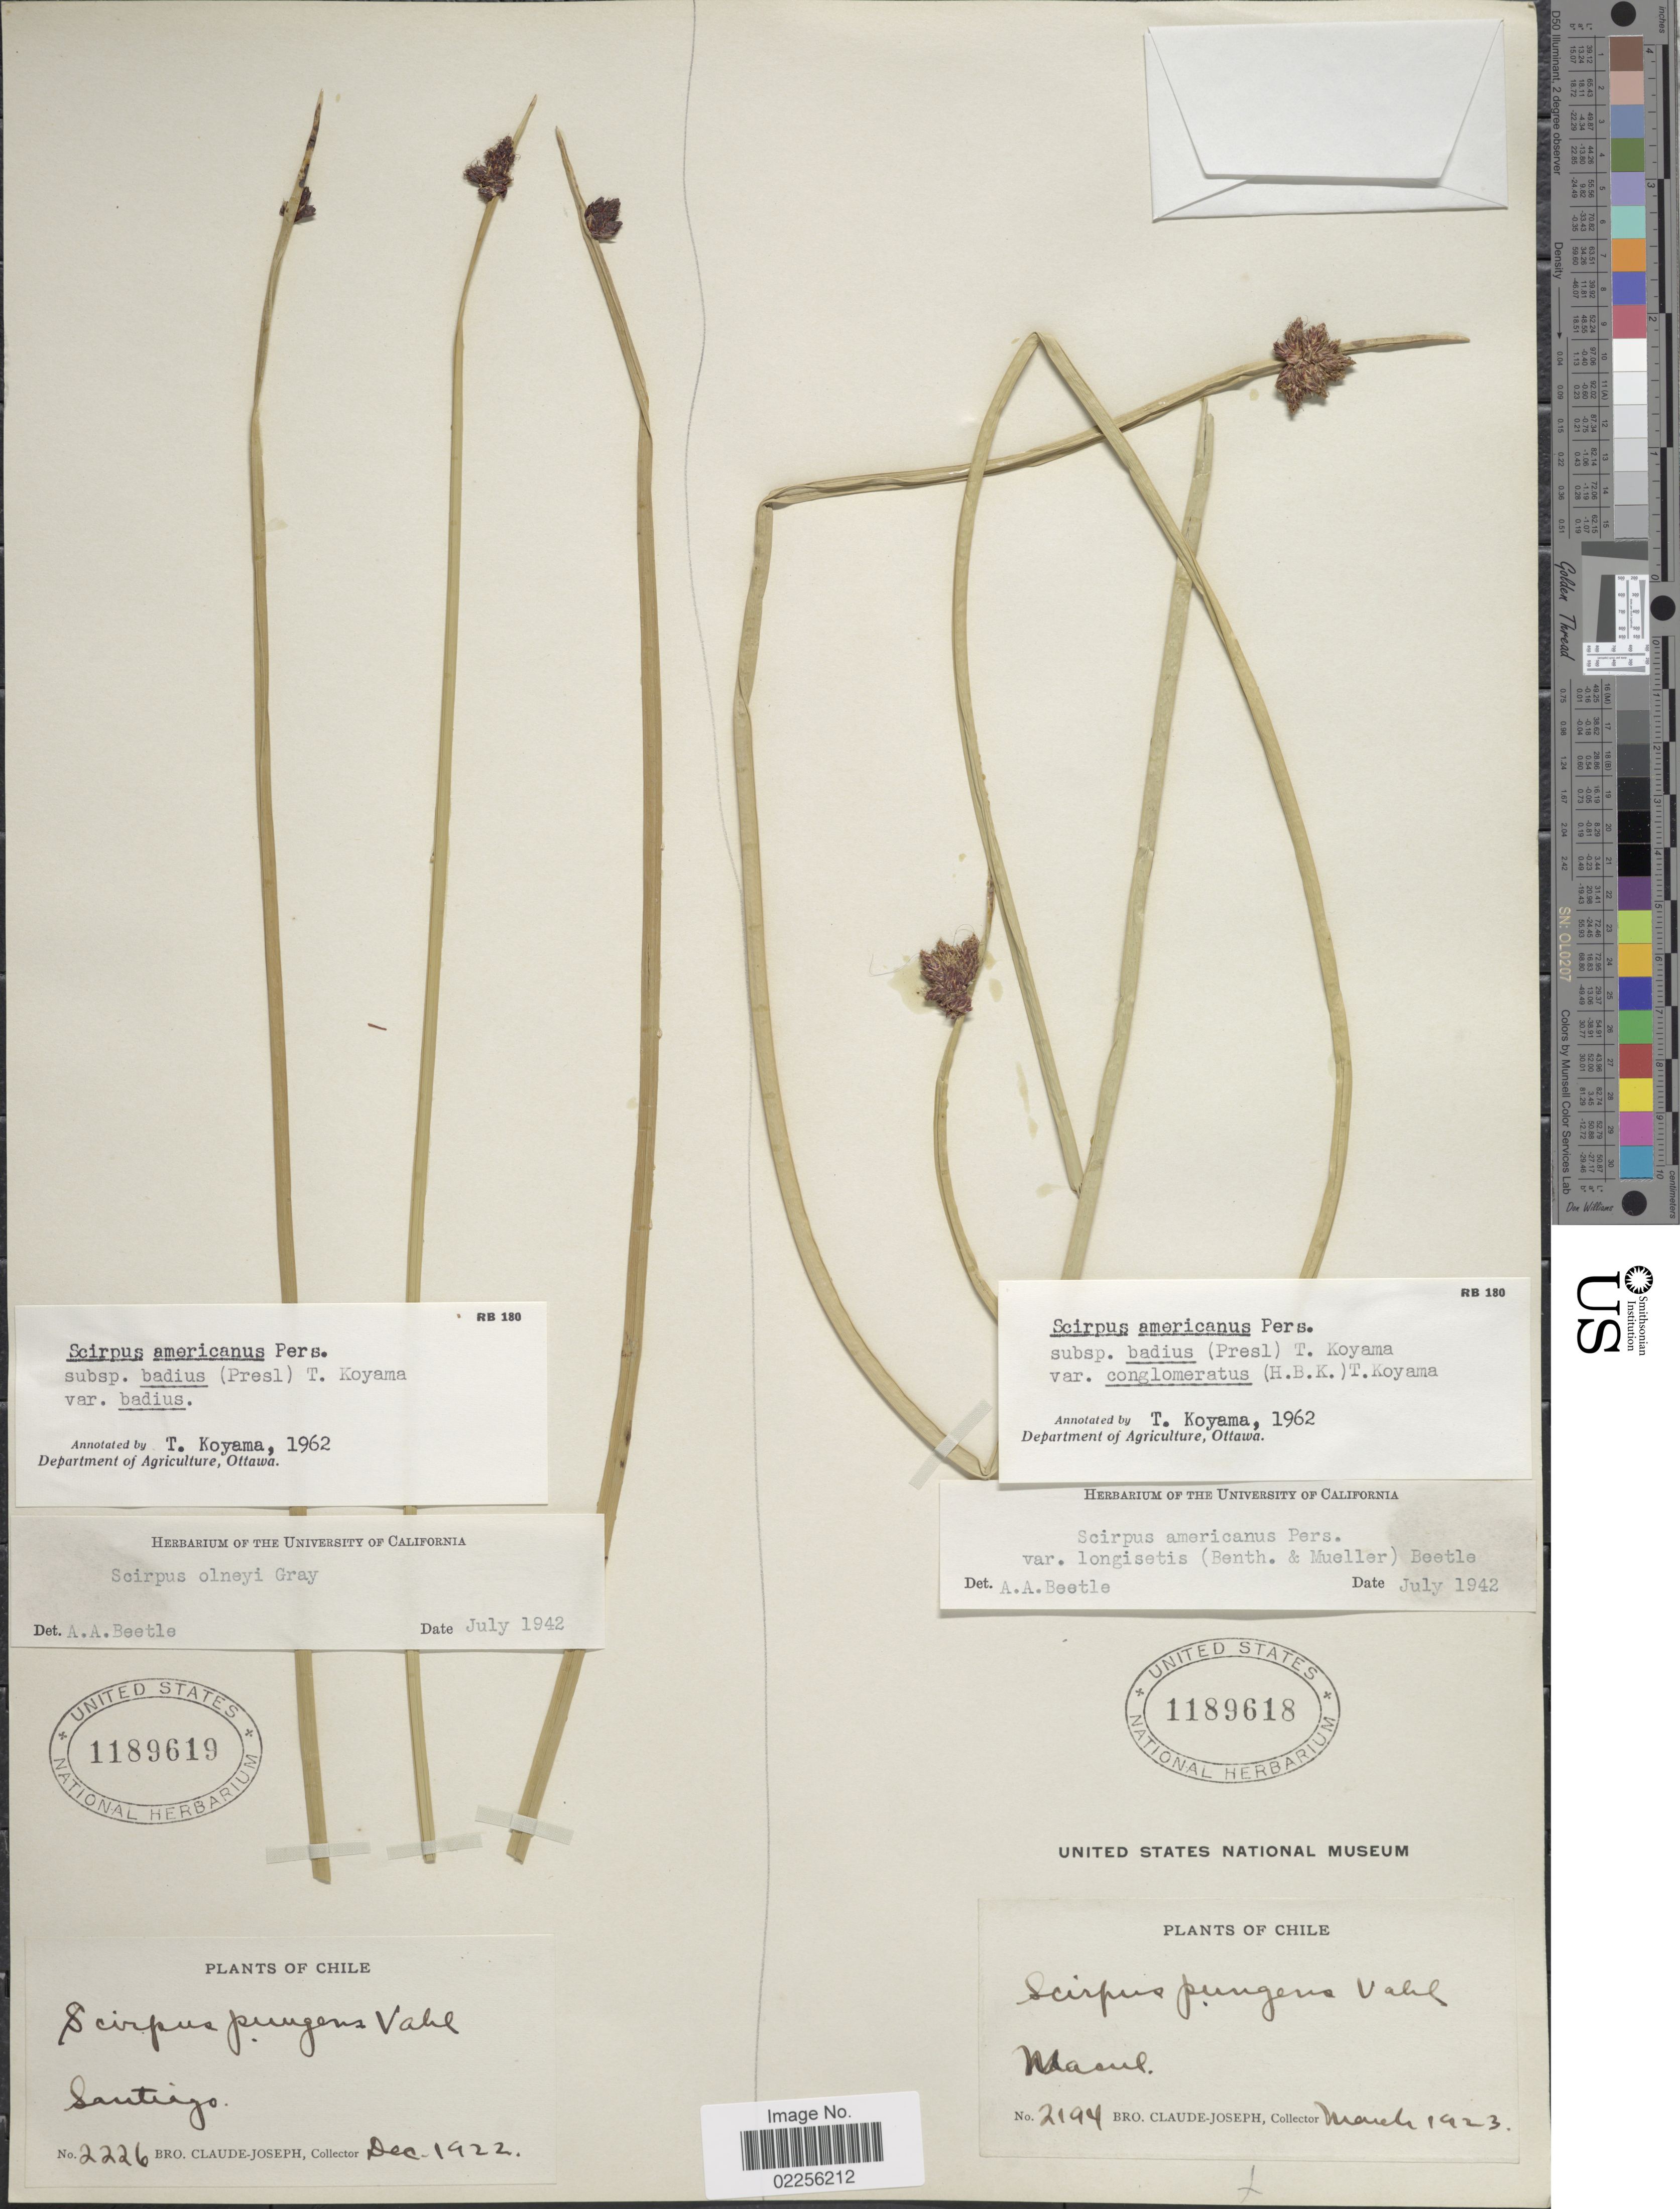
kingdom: Plantae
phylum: Tracheophyta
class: Liliopsida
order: Poales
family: Cyperaceae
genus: Schoenoplectus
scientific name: Schoenoplectus pungens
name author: (Vahl) Palla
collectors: Bro. Claude-Joseph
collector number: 2226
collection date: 1922-12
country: Chile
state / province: Región Metropolitana (RM)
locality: Santiago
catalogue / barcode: US 1189619-2